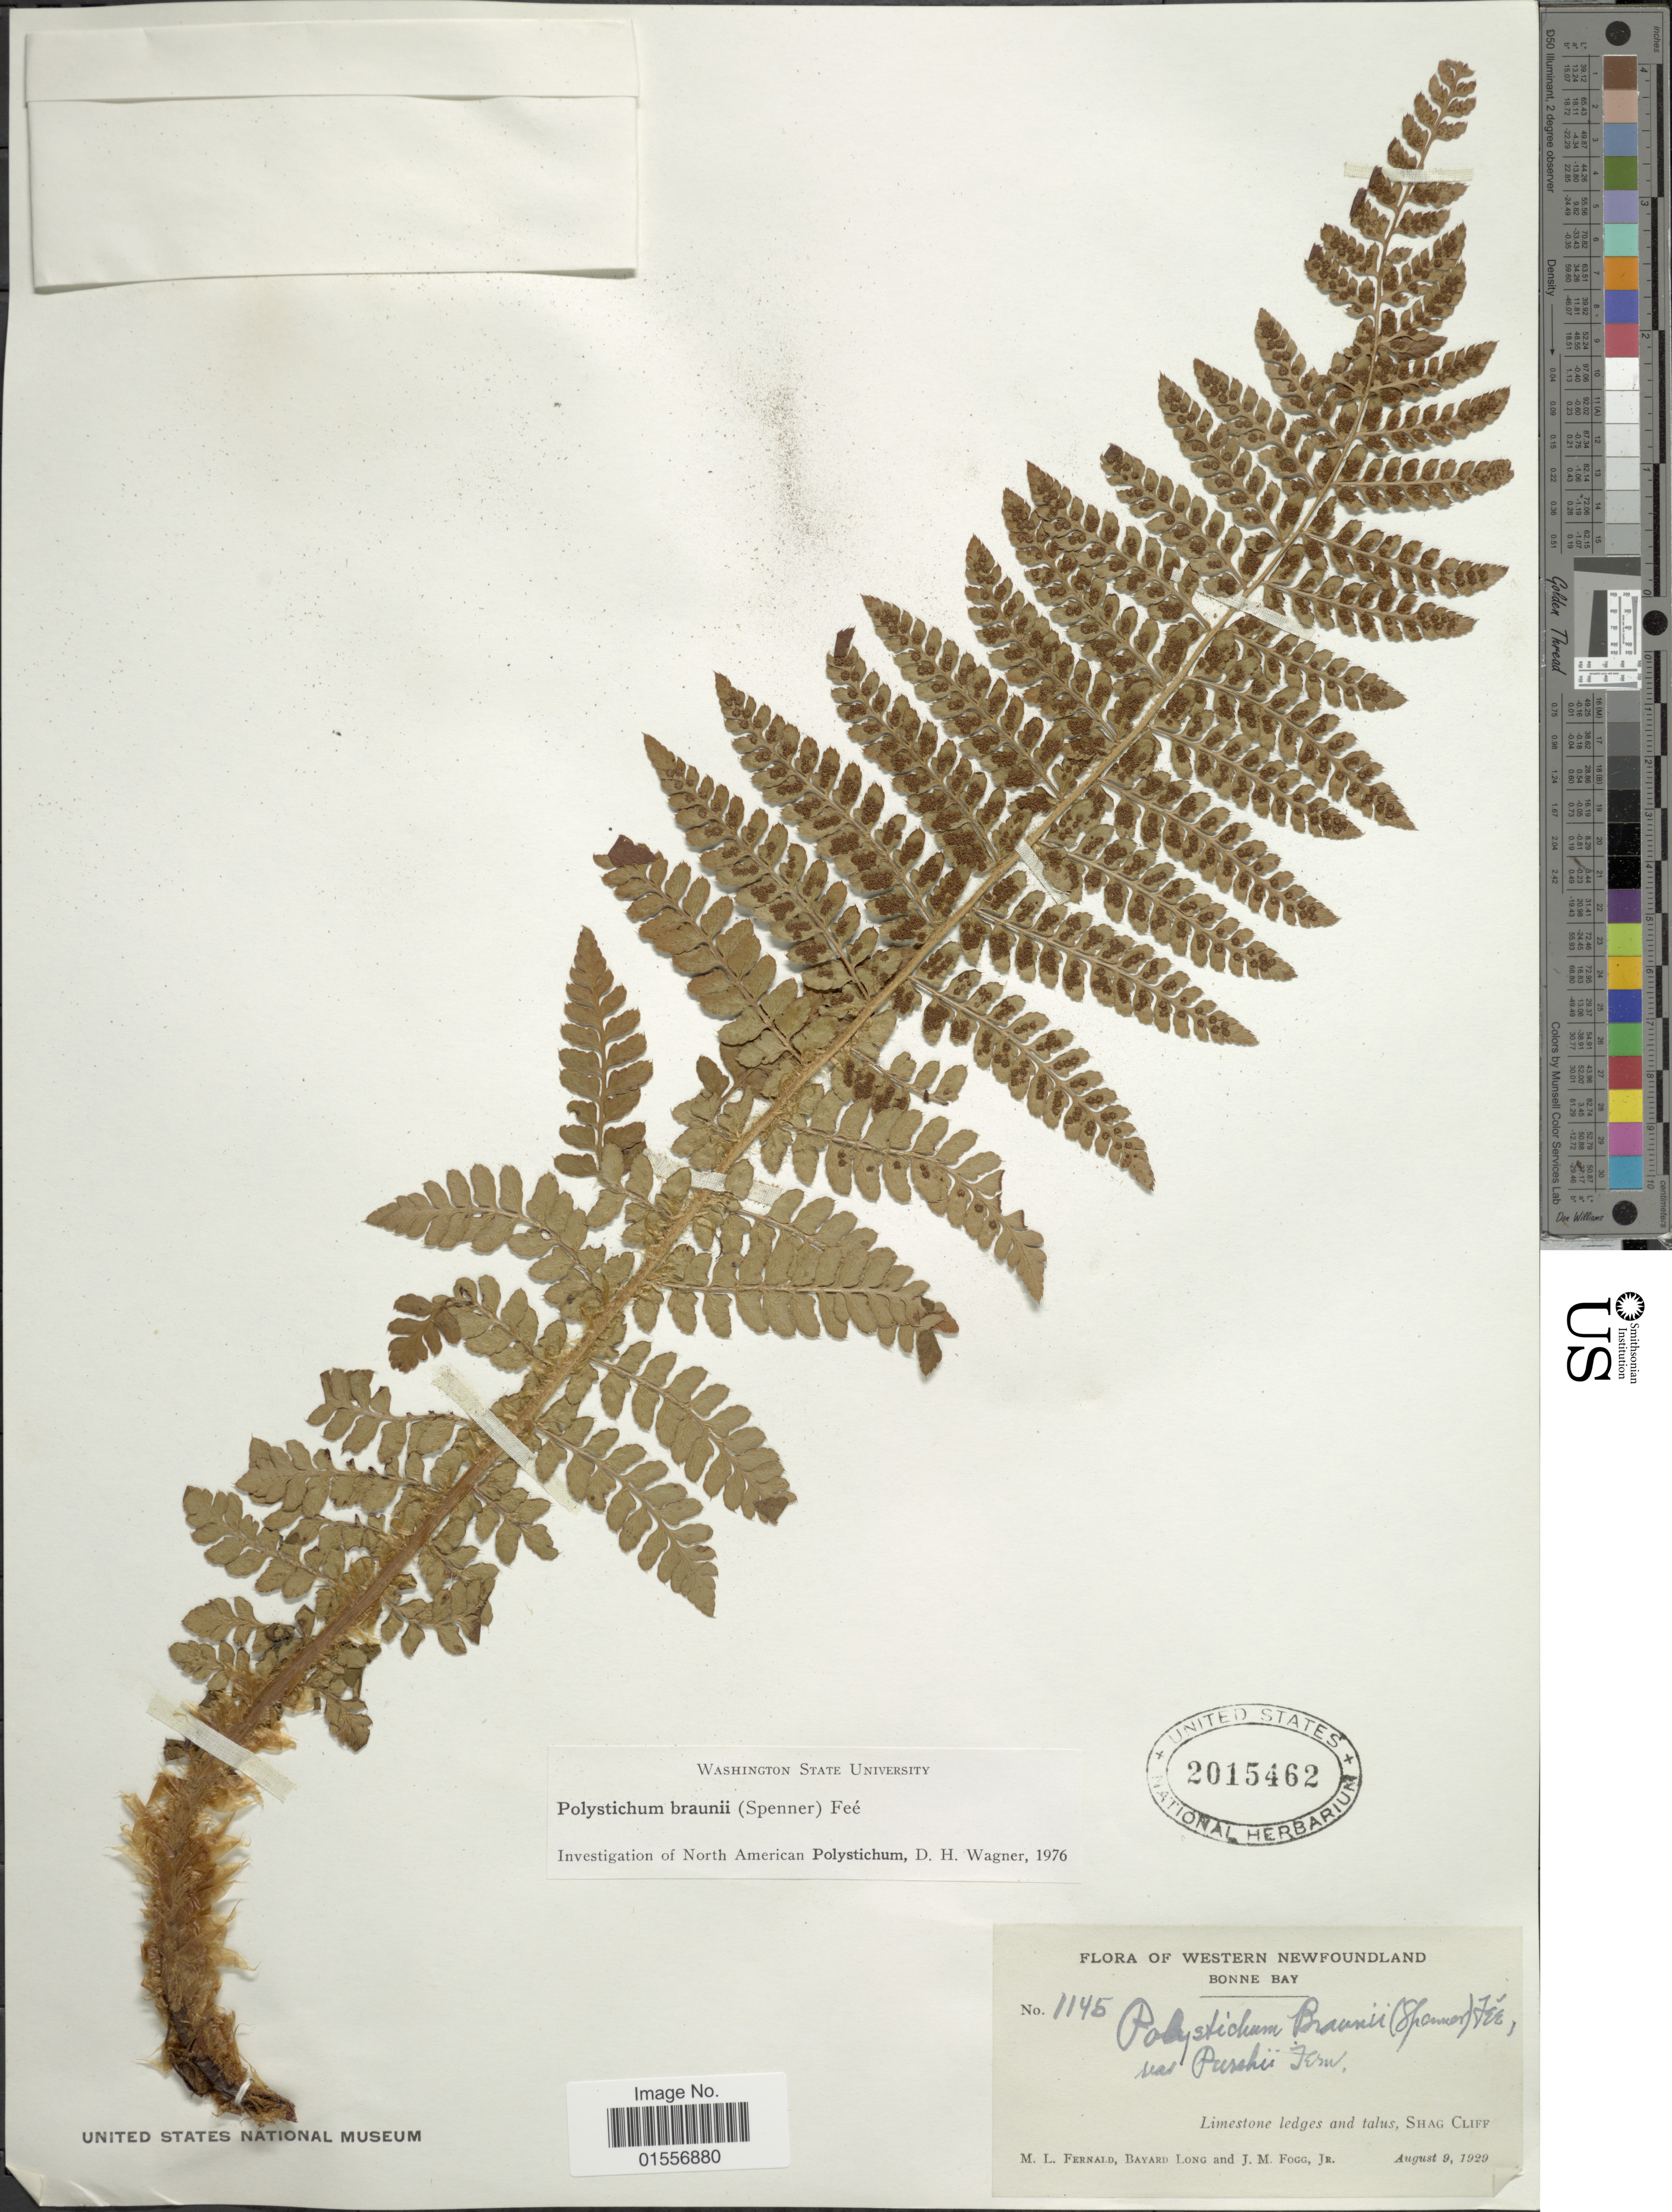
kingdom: Plantae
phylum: Tracheophyta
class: Polypodiopsida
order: Polypodiales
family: Dryopteridaceae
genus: Polystichum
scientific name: Polystichum braunii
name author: (Spenn.) Fée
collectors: M. L. Fernald, B. Long & J. Fogg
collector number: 1145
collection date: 1929-08-09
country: Canada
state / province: Newfoundland and Labrador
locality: Western Newfoundland, Bonne Bay, limestone ledges and talus, Shag Cliff.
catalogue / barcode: US 2015462